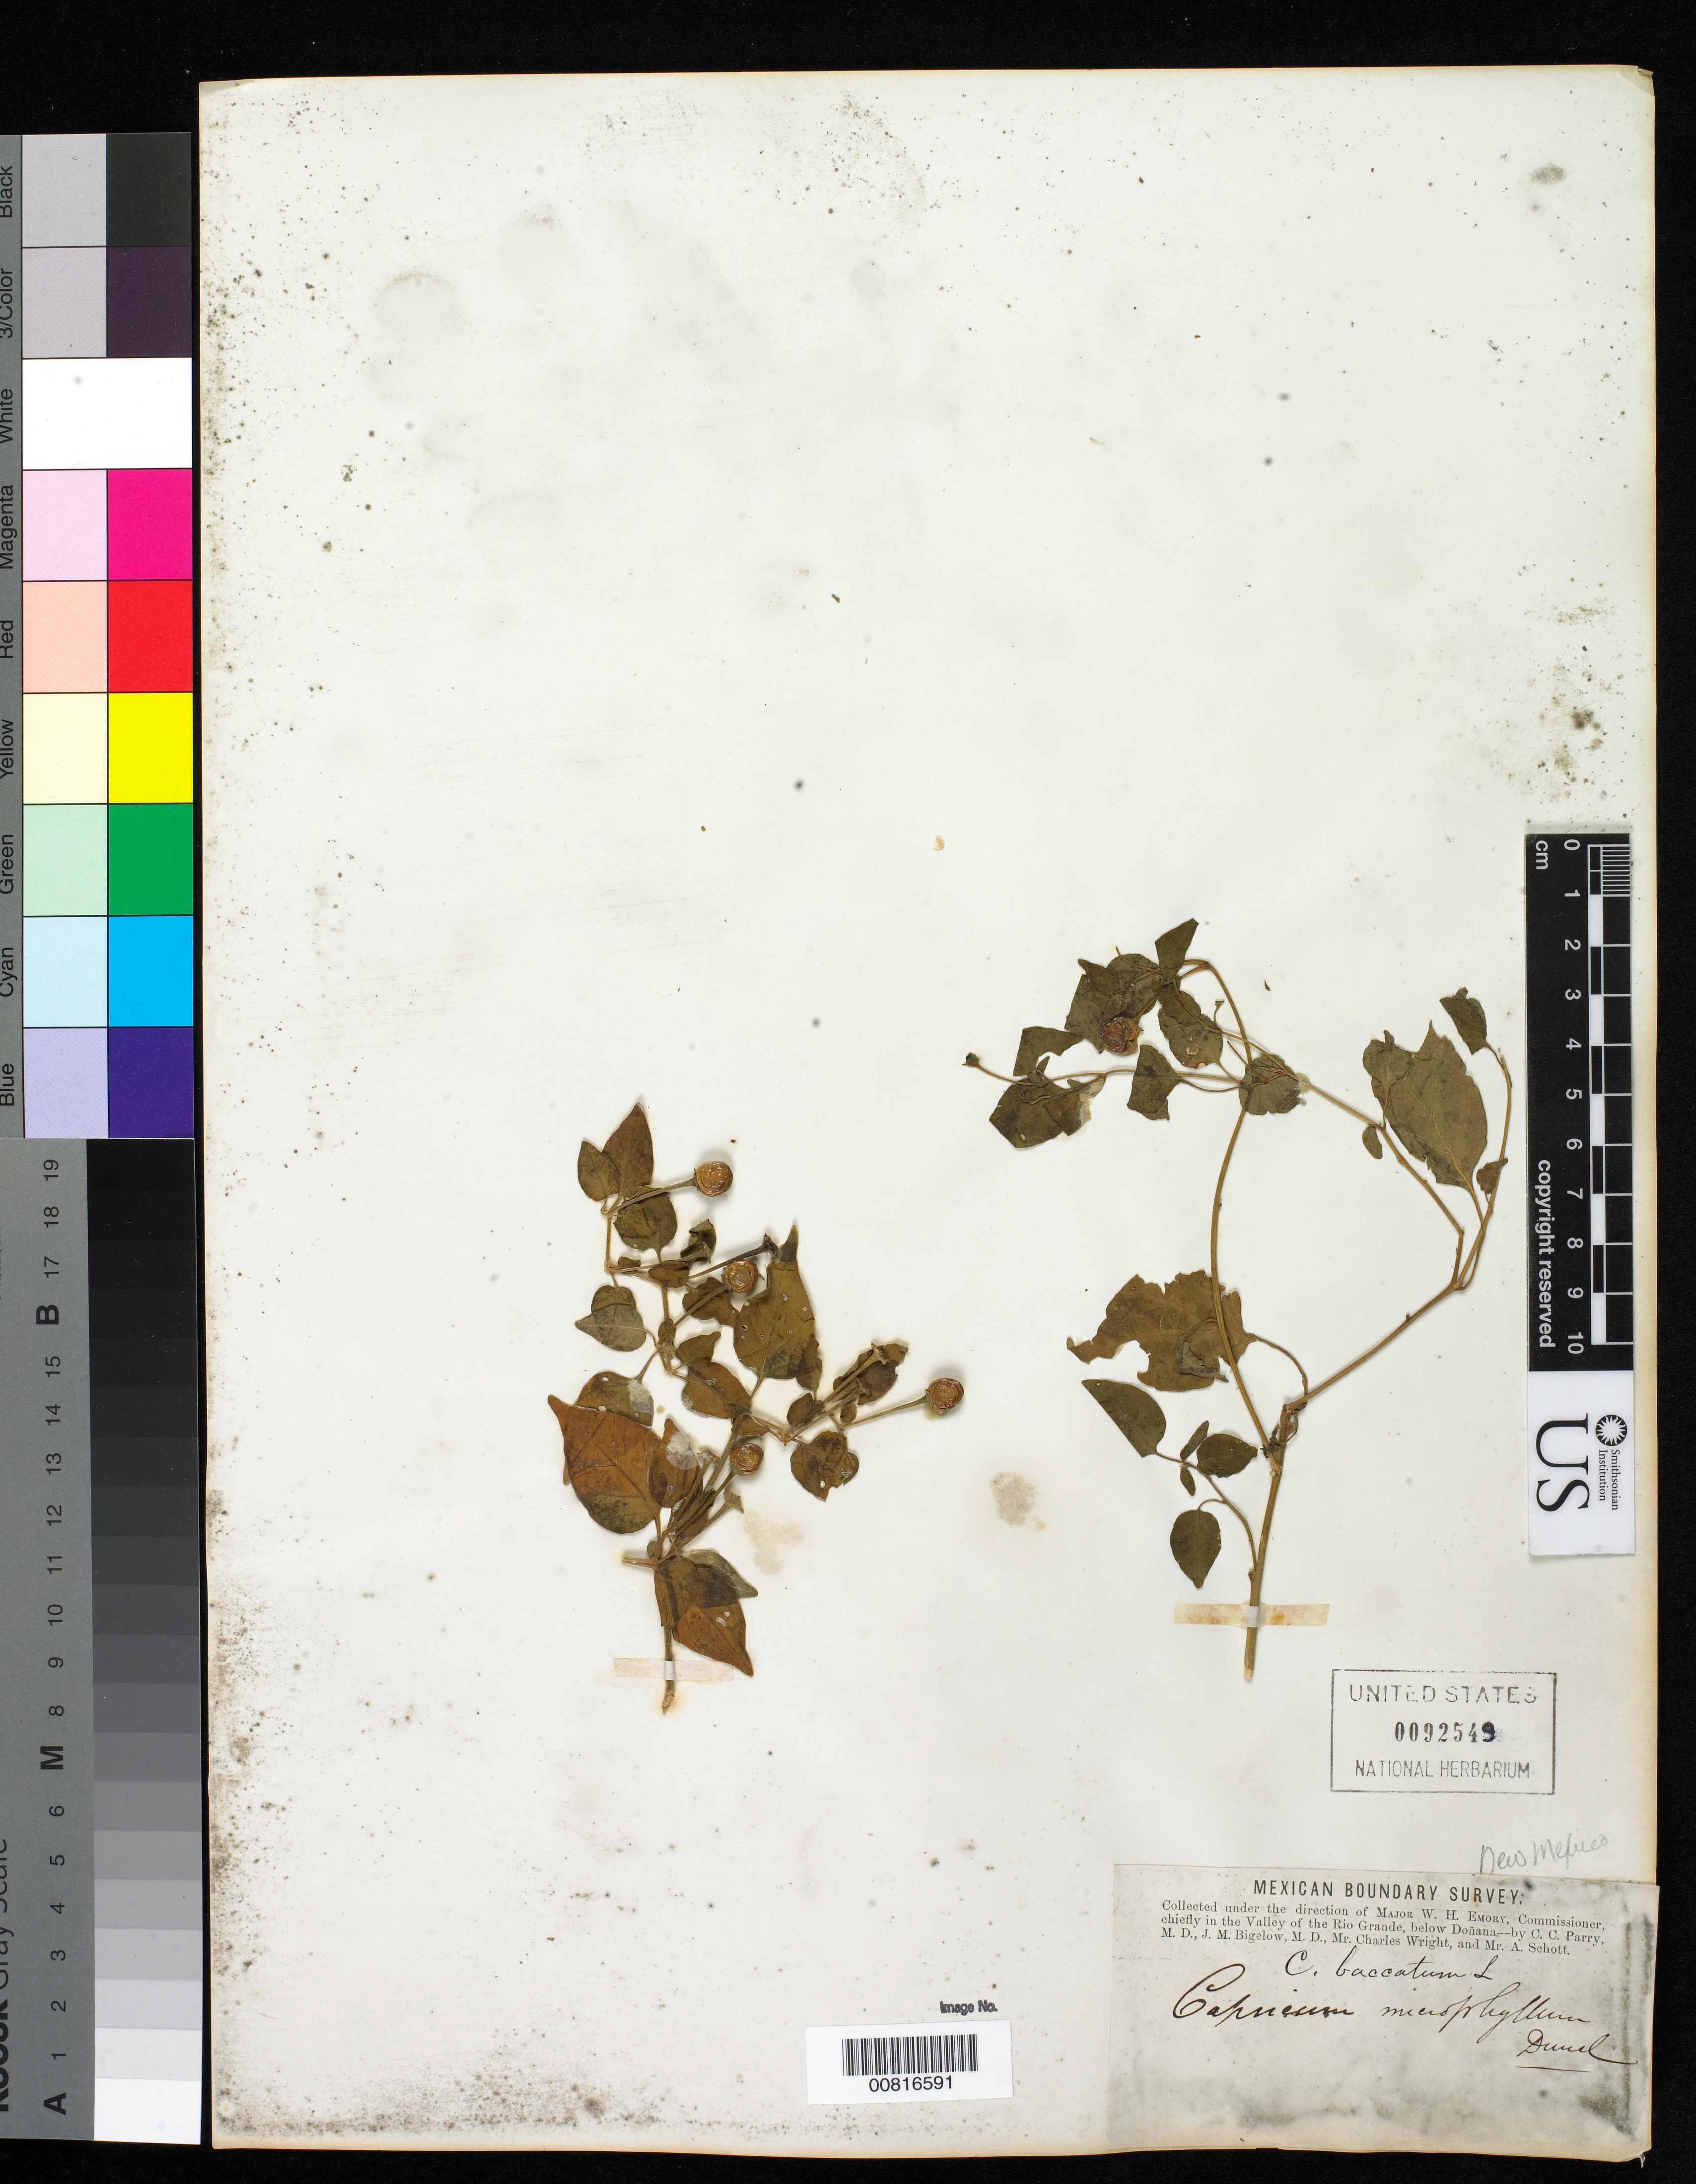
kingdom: Plantae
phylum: Tracheophyta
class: Magnoliopsida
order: Solanales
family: Solanaceae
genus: Capsicum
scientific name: Capsicum baccatum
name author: L.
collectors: C. C. Parry, J. M. Bigelow, C. Wright & A. C. V. Schott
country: United States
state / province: New Mexico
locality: Valley of the Rio Grande, below Doñana, New Mexico.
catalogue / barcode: US 92549